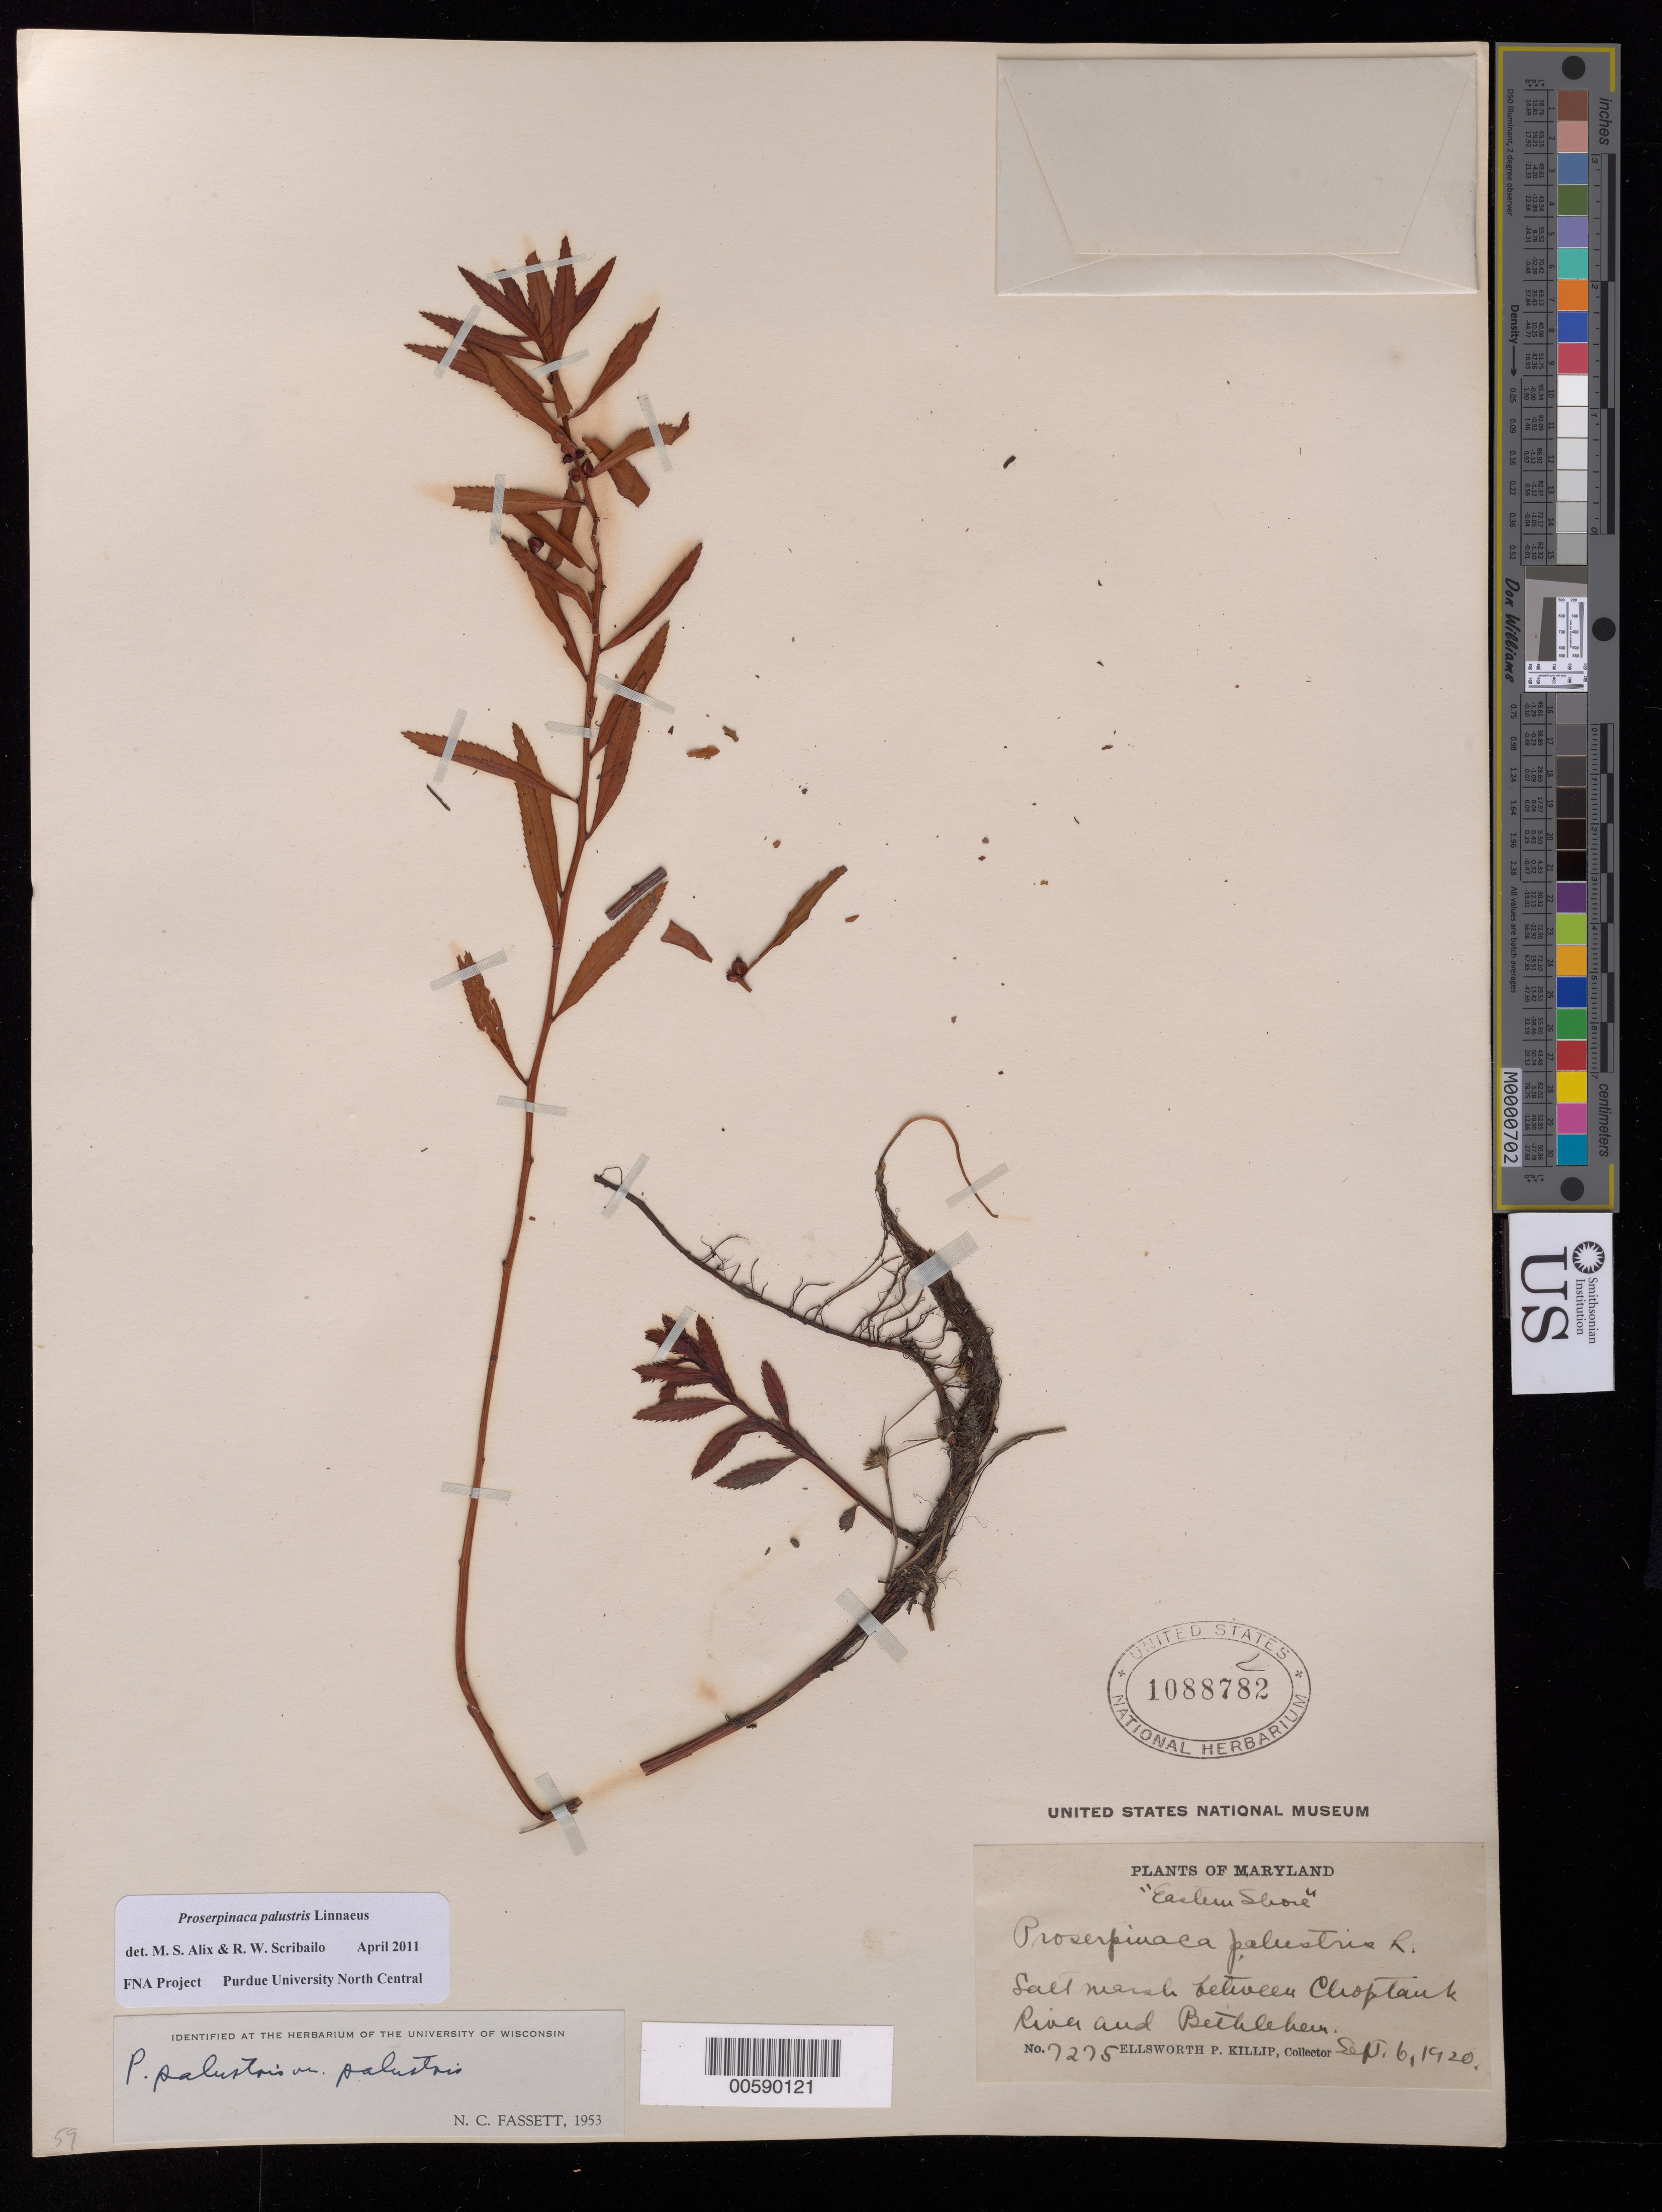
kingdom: Plantae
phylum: Tracheophyta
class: Magnoliopsida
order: Saxifragales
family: Haloragaceae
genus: Proserpinaca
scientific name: Proserpinaca palustris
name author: L.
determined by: Scribailo, R. W.; Alix, M. S.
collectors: E. P. Killip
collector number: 7275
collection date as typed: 06 Sep 1920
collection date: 1920-09-06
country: United States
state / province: Maryland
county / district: Caroline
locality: Between Choptank River and Bethlehem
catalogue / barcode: US 1088782